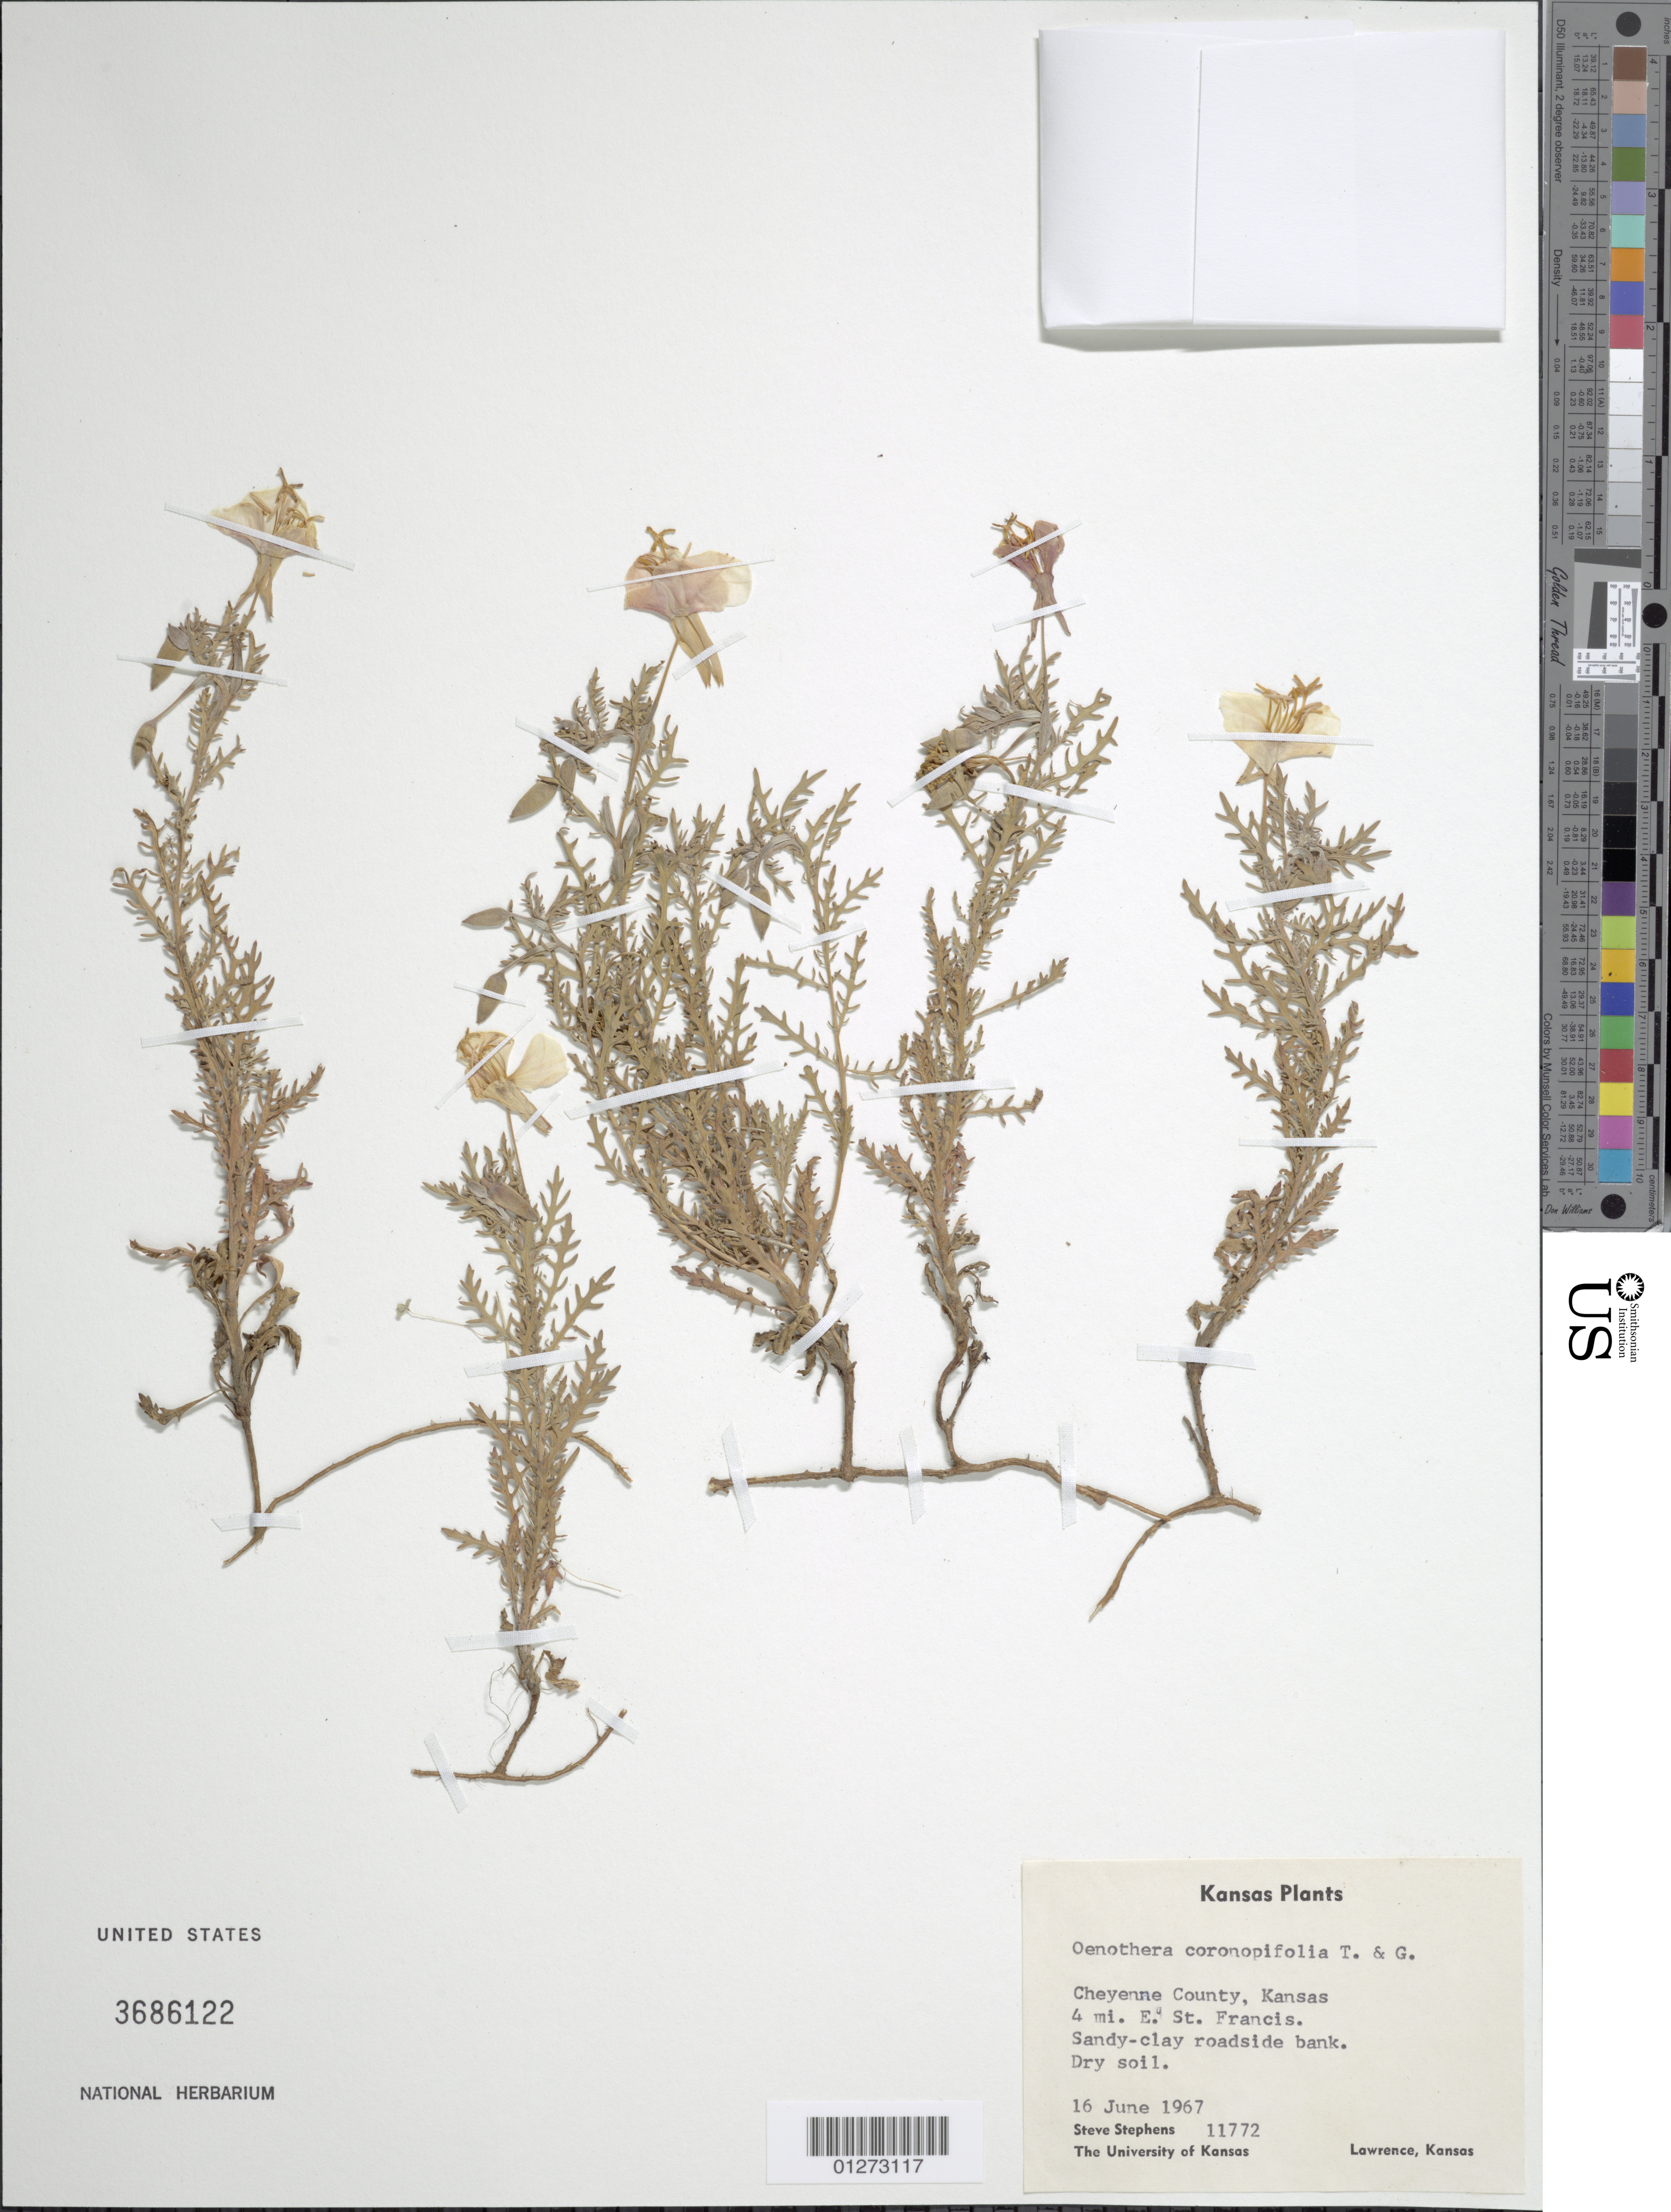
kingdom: Plantae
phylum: Tracheophyta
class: Magnoliopsida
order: Myrtales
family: Onagraceae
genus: Oenothera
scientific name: Oenothera coronopifolia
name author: Torr. & A. Gray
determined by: Wagner, W. L., (BOT), Smithsonian Institution - National Museum of Natural History (UNITED STATES)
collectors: S. Stephens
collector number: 11772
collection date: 1967-06-16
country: United States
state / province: Kansas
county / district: Cheyenne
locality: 4 mi. E. St. Francis.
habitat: Roadside bank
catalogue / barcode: US 3686122